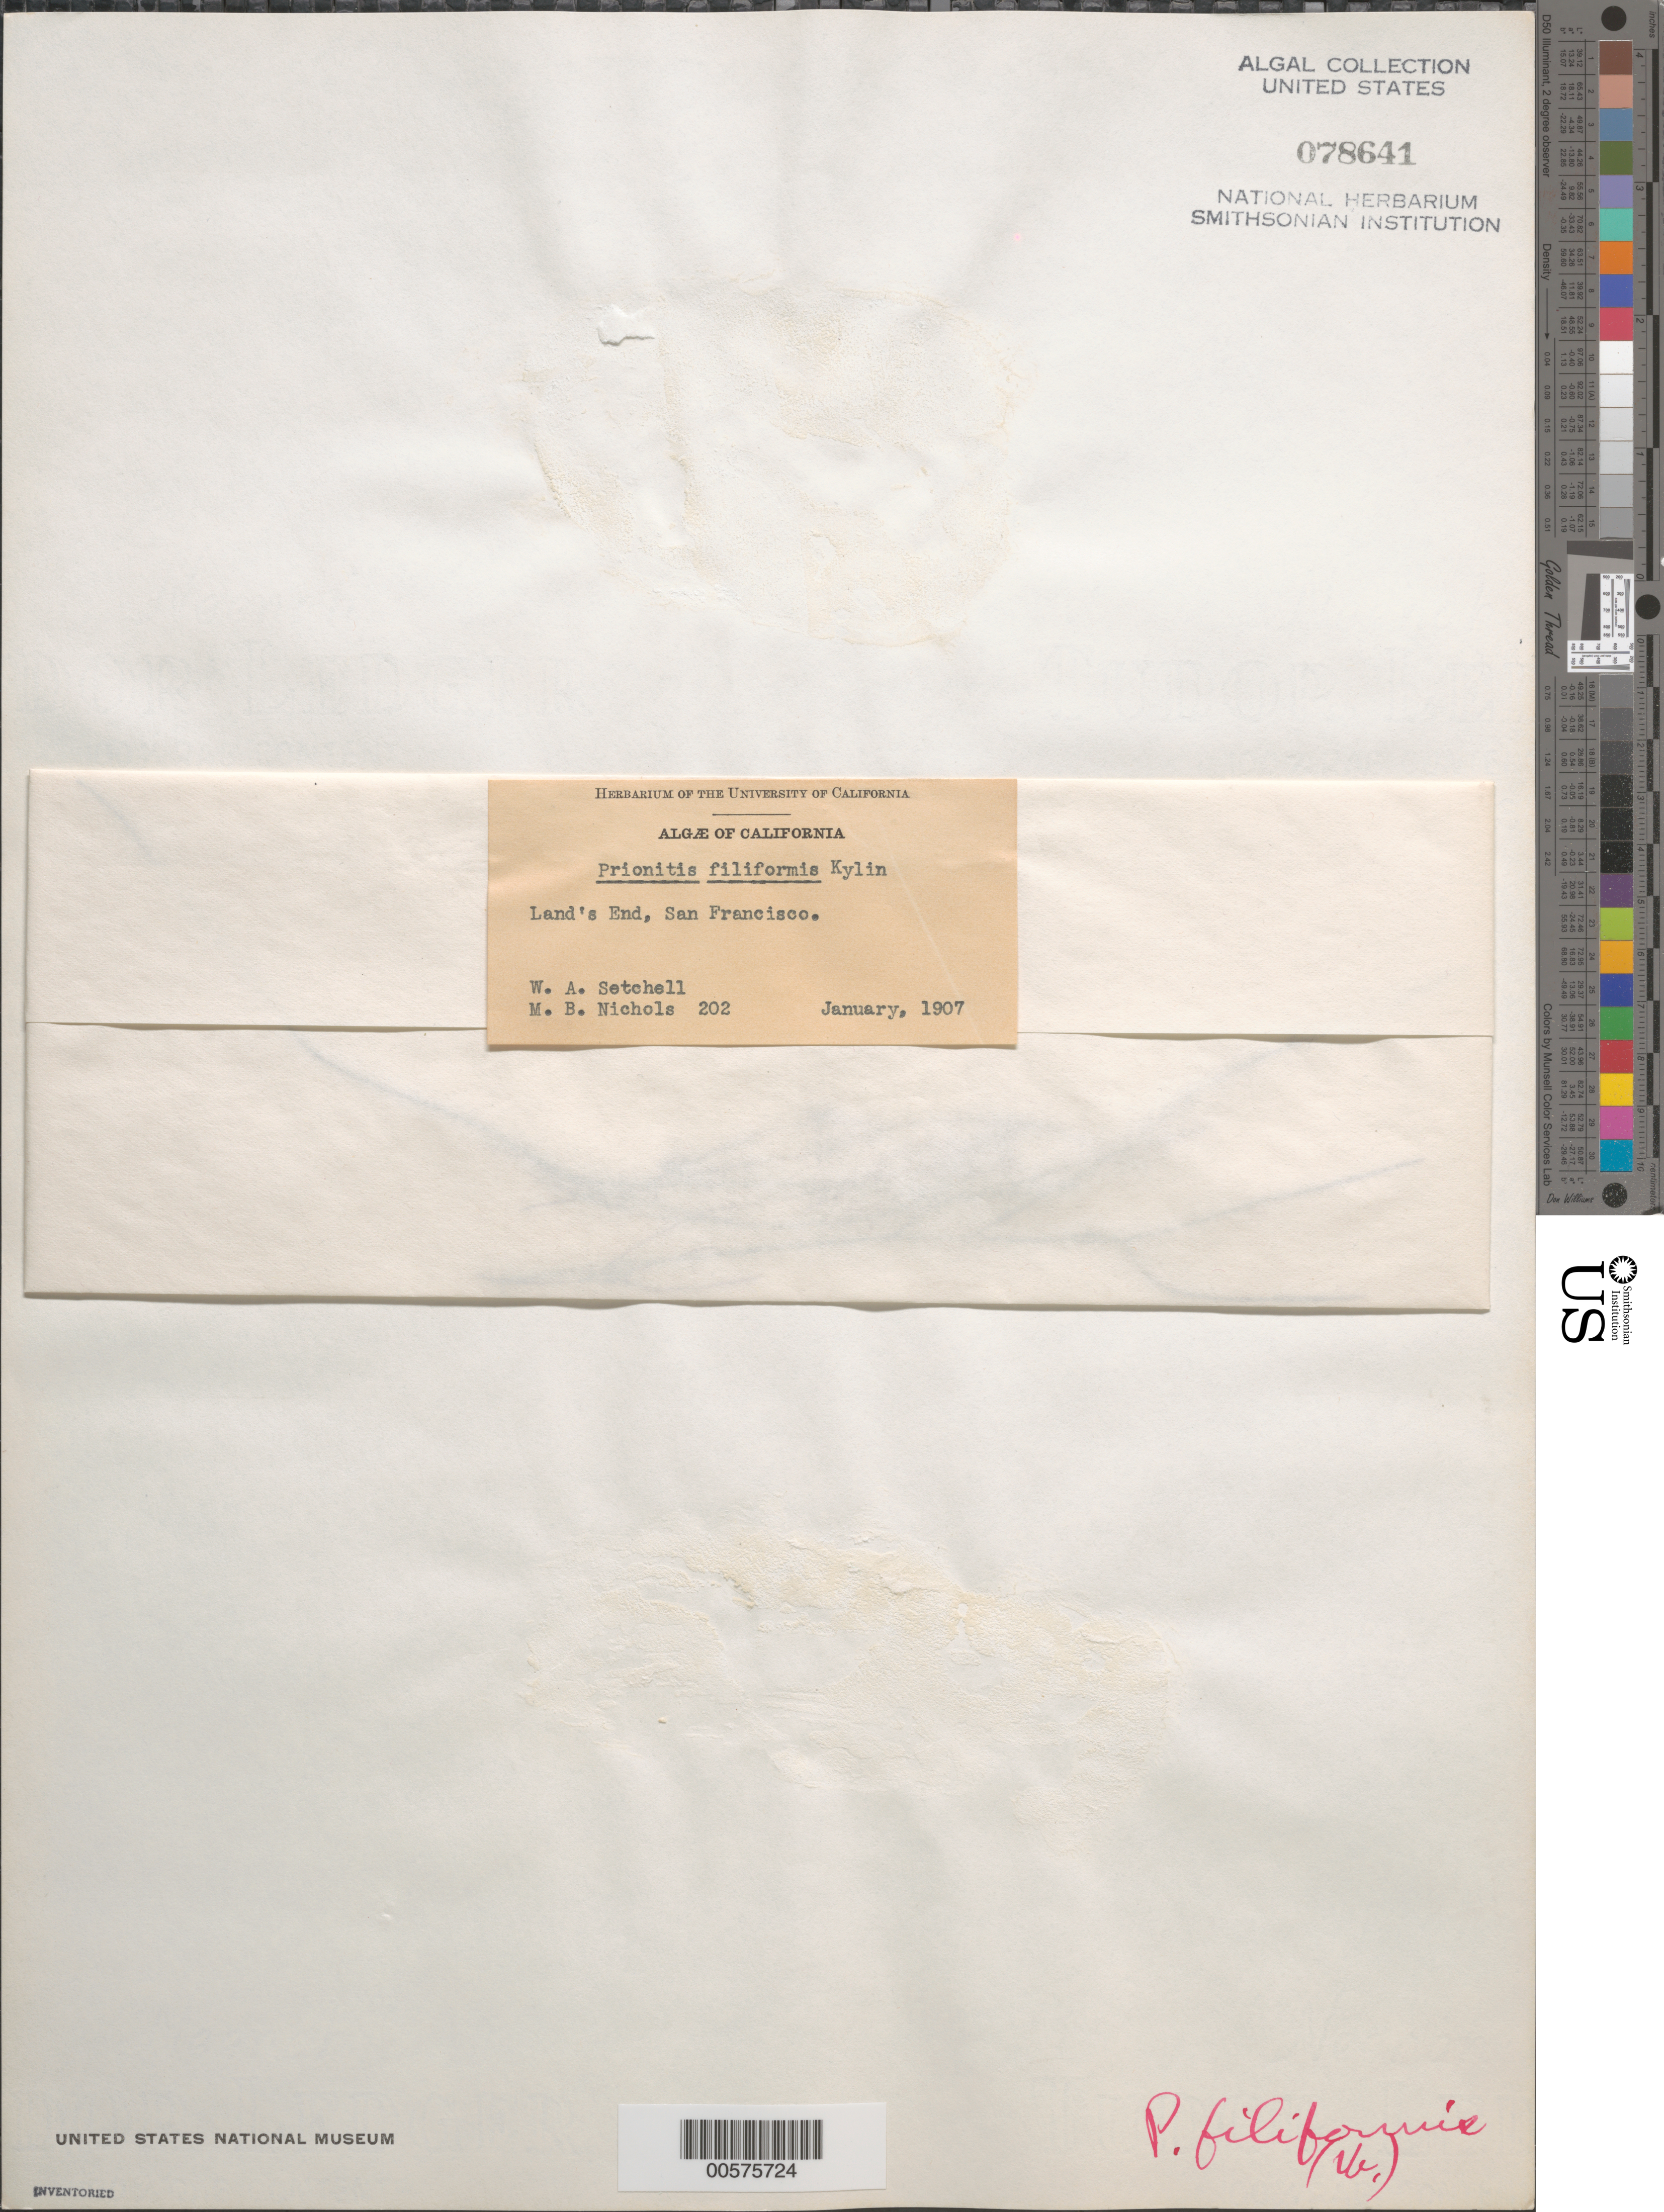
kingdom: Plantae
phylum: Rhodophyta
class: Florideophyceae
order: Halymeniales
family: Halymeniaceae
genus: Prionitis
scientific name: Prionitis filiformis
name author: Kylin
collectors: W. Setchell & M. Nichols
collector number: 202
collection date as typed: Jan 1907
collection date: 1907-01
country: United States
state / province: California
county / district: San Francisco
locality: San Francisco, Lands End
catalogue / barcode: US 78641